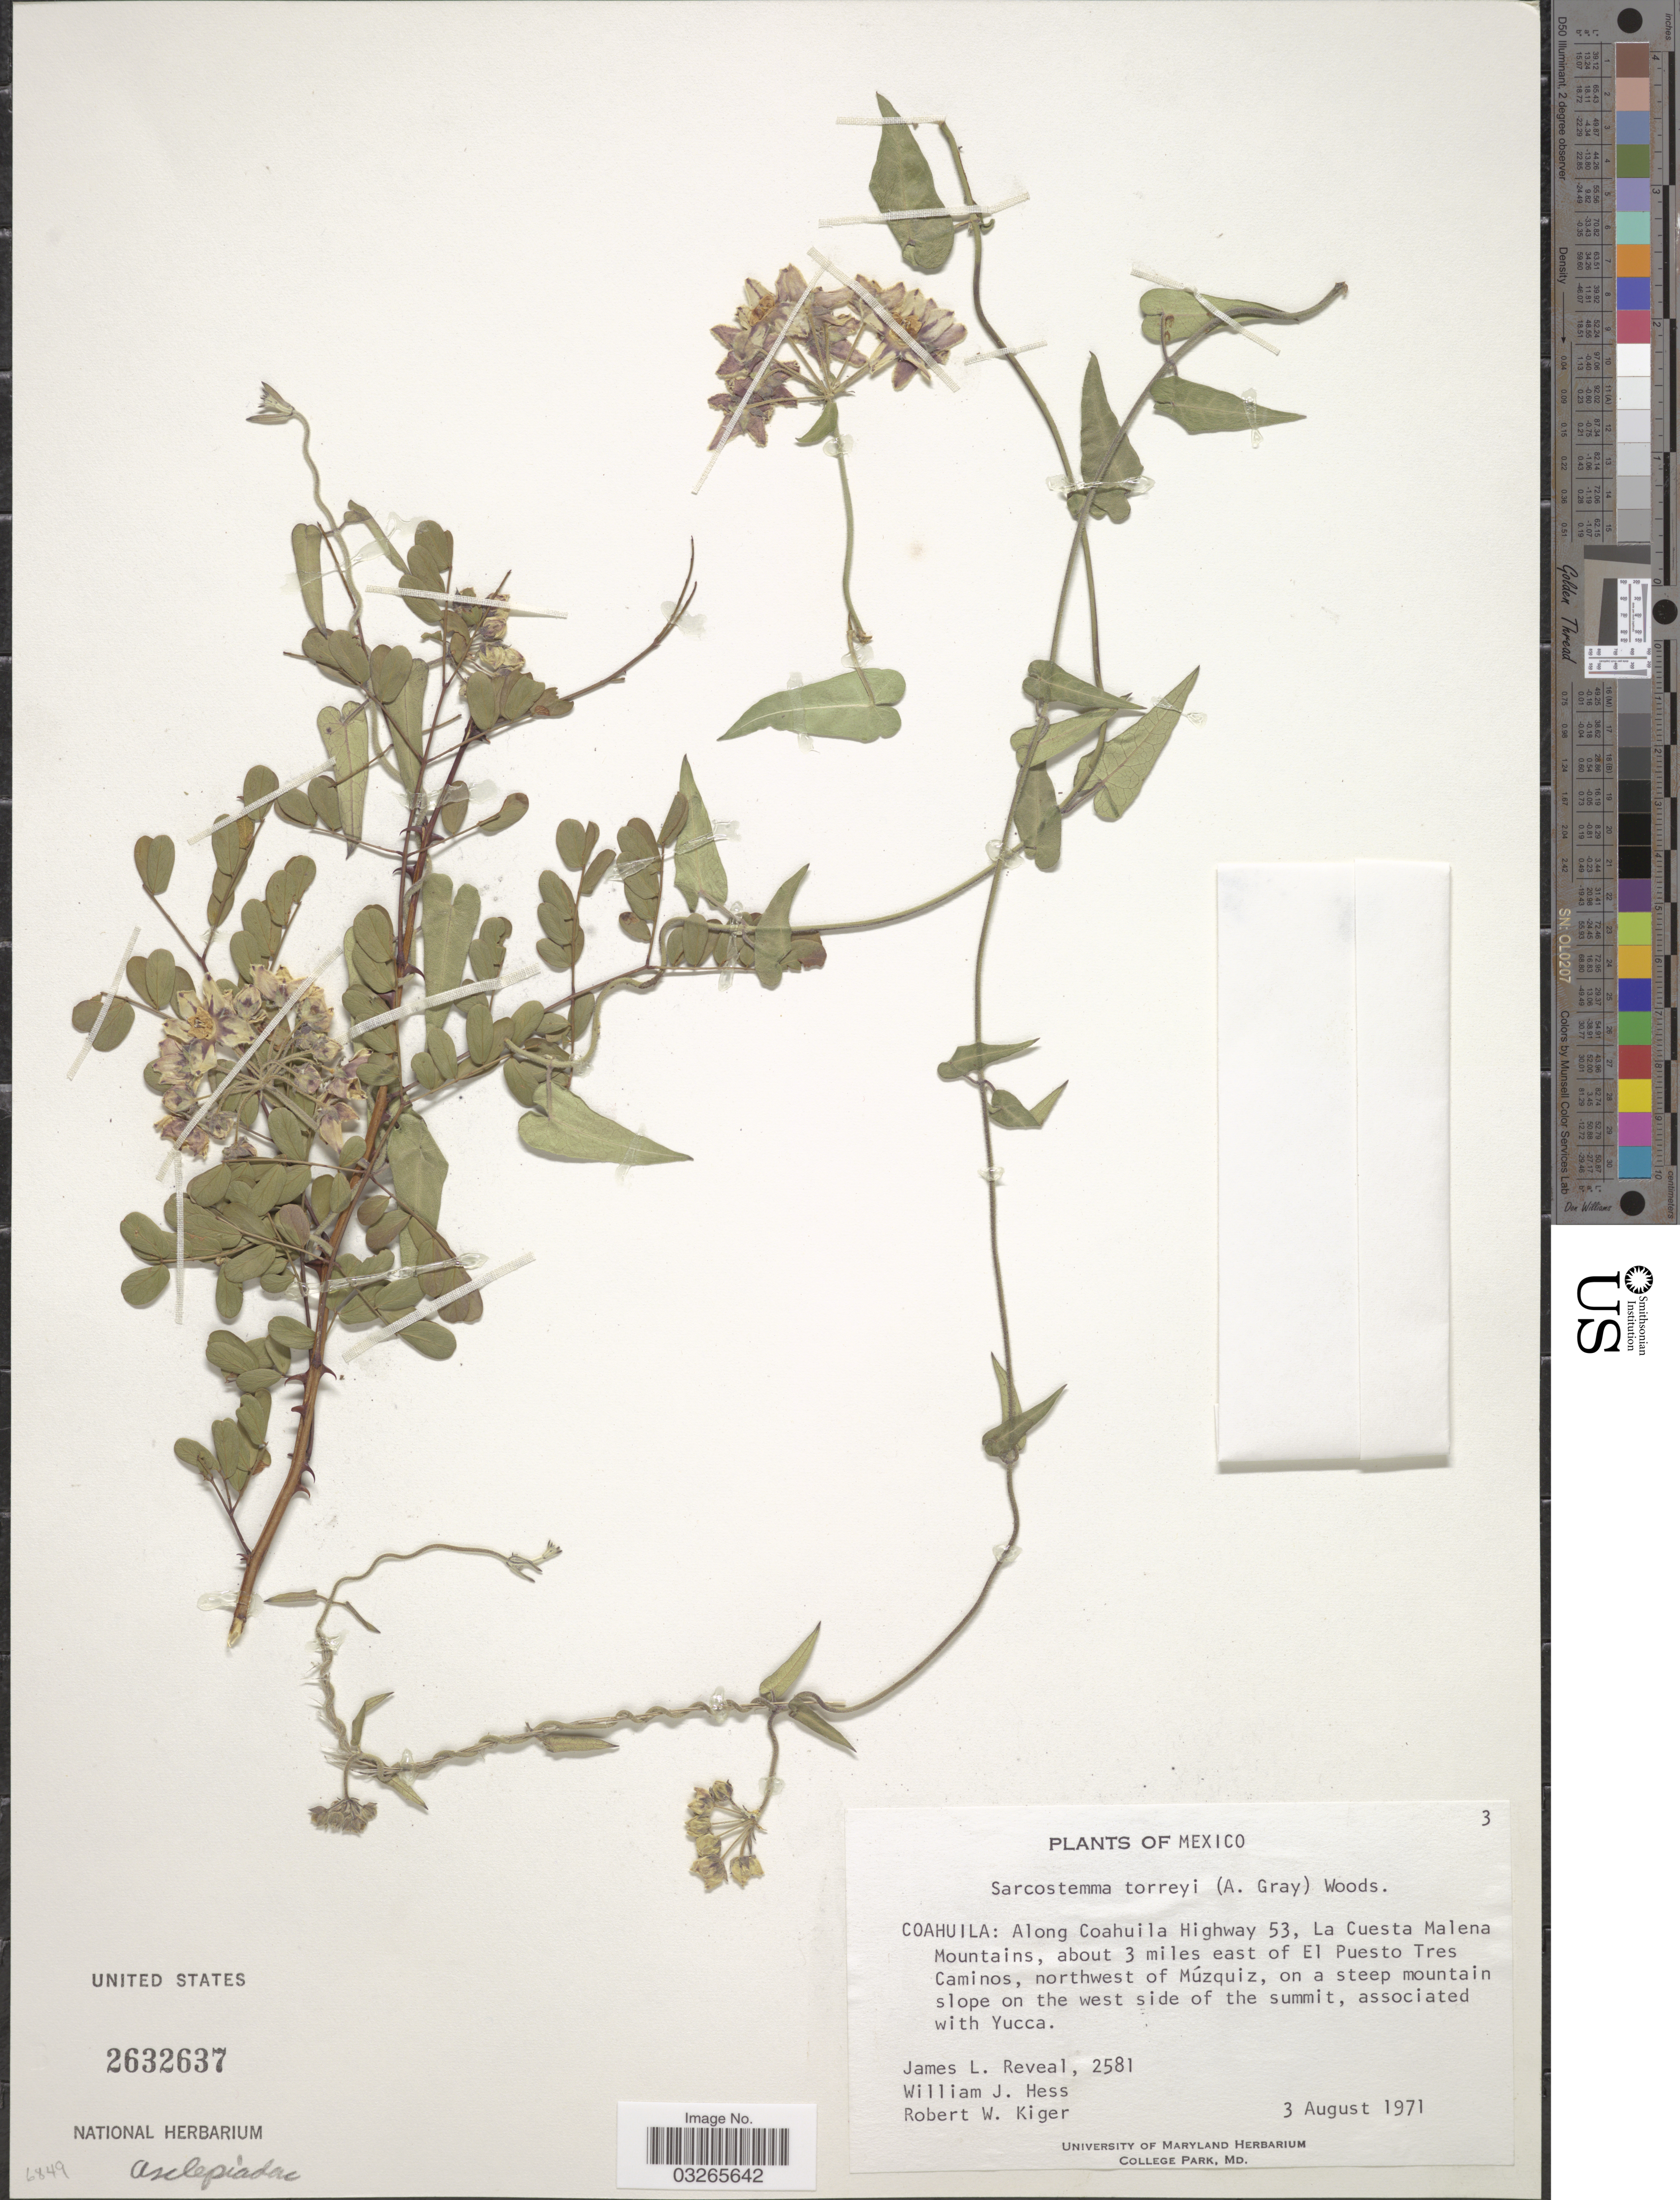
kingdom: Plantae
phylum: Tracheophyta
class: Magnoliopsida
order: Gentianales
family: Apocynaceae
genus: Sarcostemma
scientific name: Sarcostemma torreyi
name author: (A. Gray) Woodson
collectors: J. L. Reveal, W. Hess & R. Kiger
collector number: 2581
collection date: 1971-08-03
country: Mexico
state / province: Coahuila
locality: Coahuila: Along Coahuila Highway 53, La Cuesta Malena Mountains, about 3 miles east of El Puesto Tres Caminos, northwest of Múzquiz, on a steep mountain slope on the west side of the summit, associated with Yucca.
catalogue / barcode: US 2632637